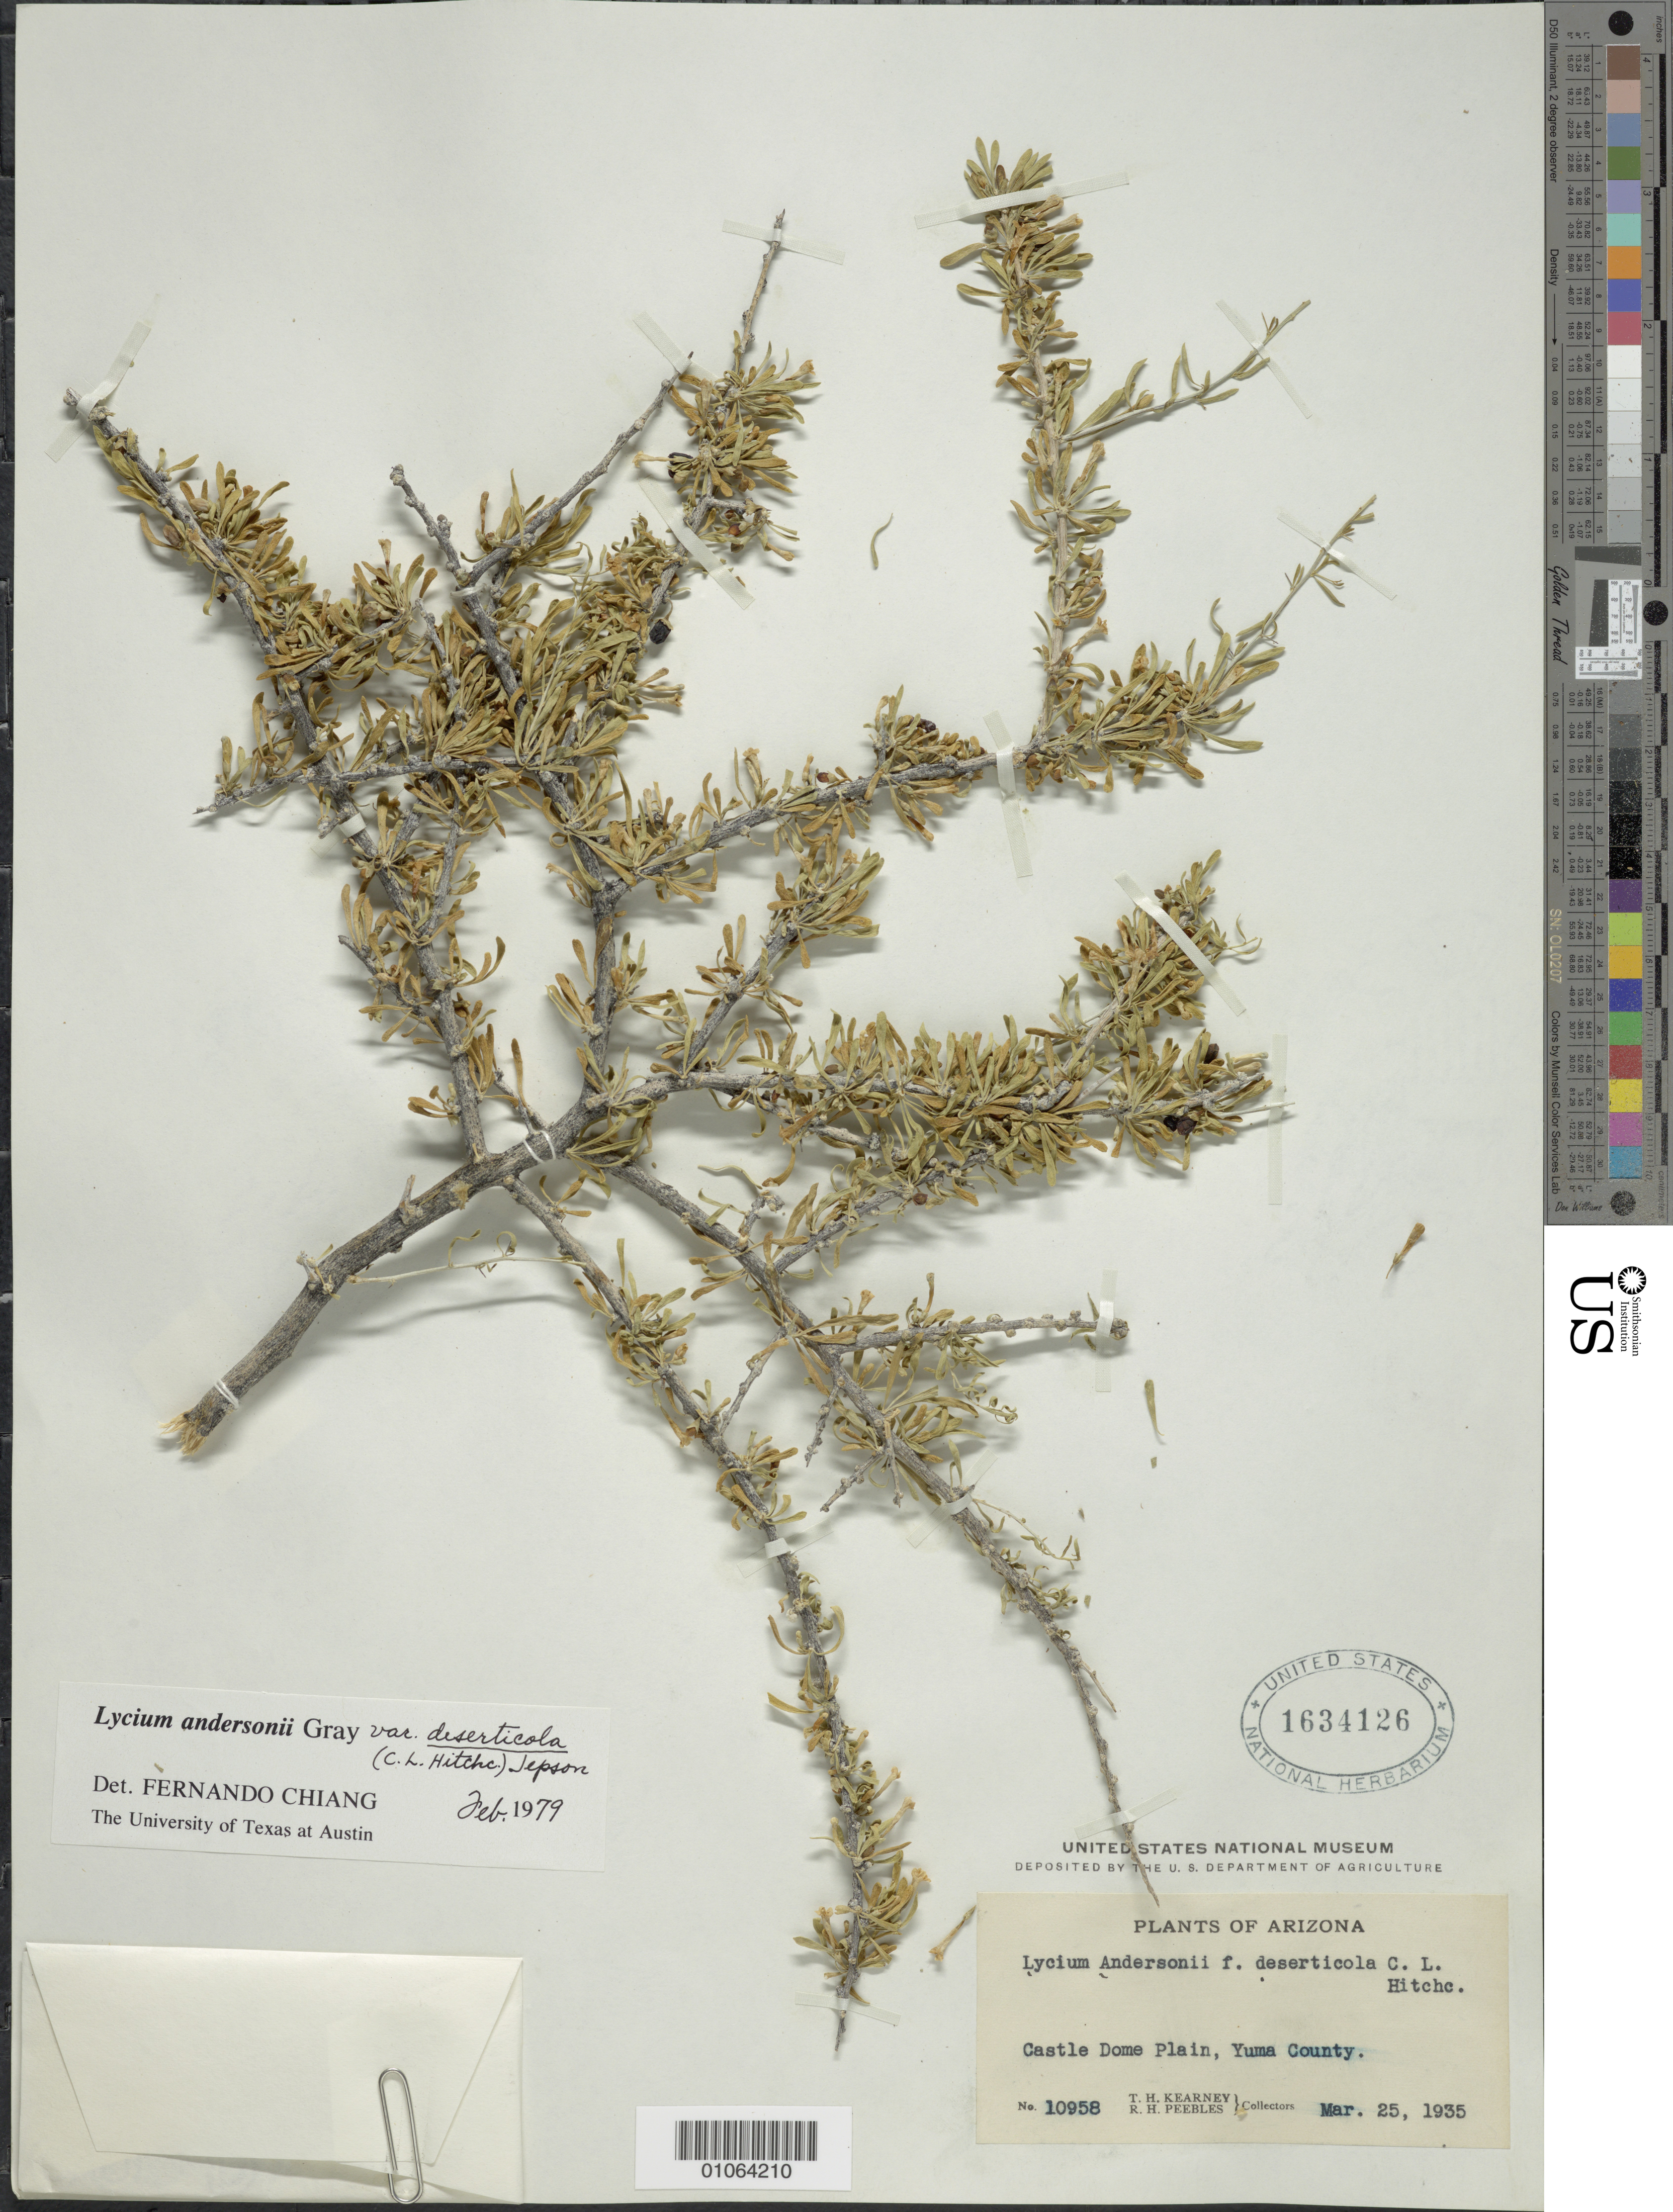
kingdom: Plantae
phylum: Tracheophyta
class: Magnoliopsida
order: Solanales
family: Solanaceae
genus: Lycium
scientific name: Lycium andersonii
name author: A. Gray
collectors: T. H. Kearney & R. H. Peebles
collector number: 10958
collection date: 1935-03-25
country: United States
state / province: Arizona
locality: Castle Dome Plain, Yuma County.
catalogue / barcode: US 1634126